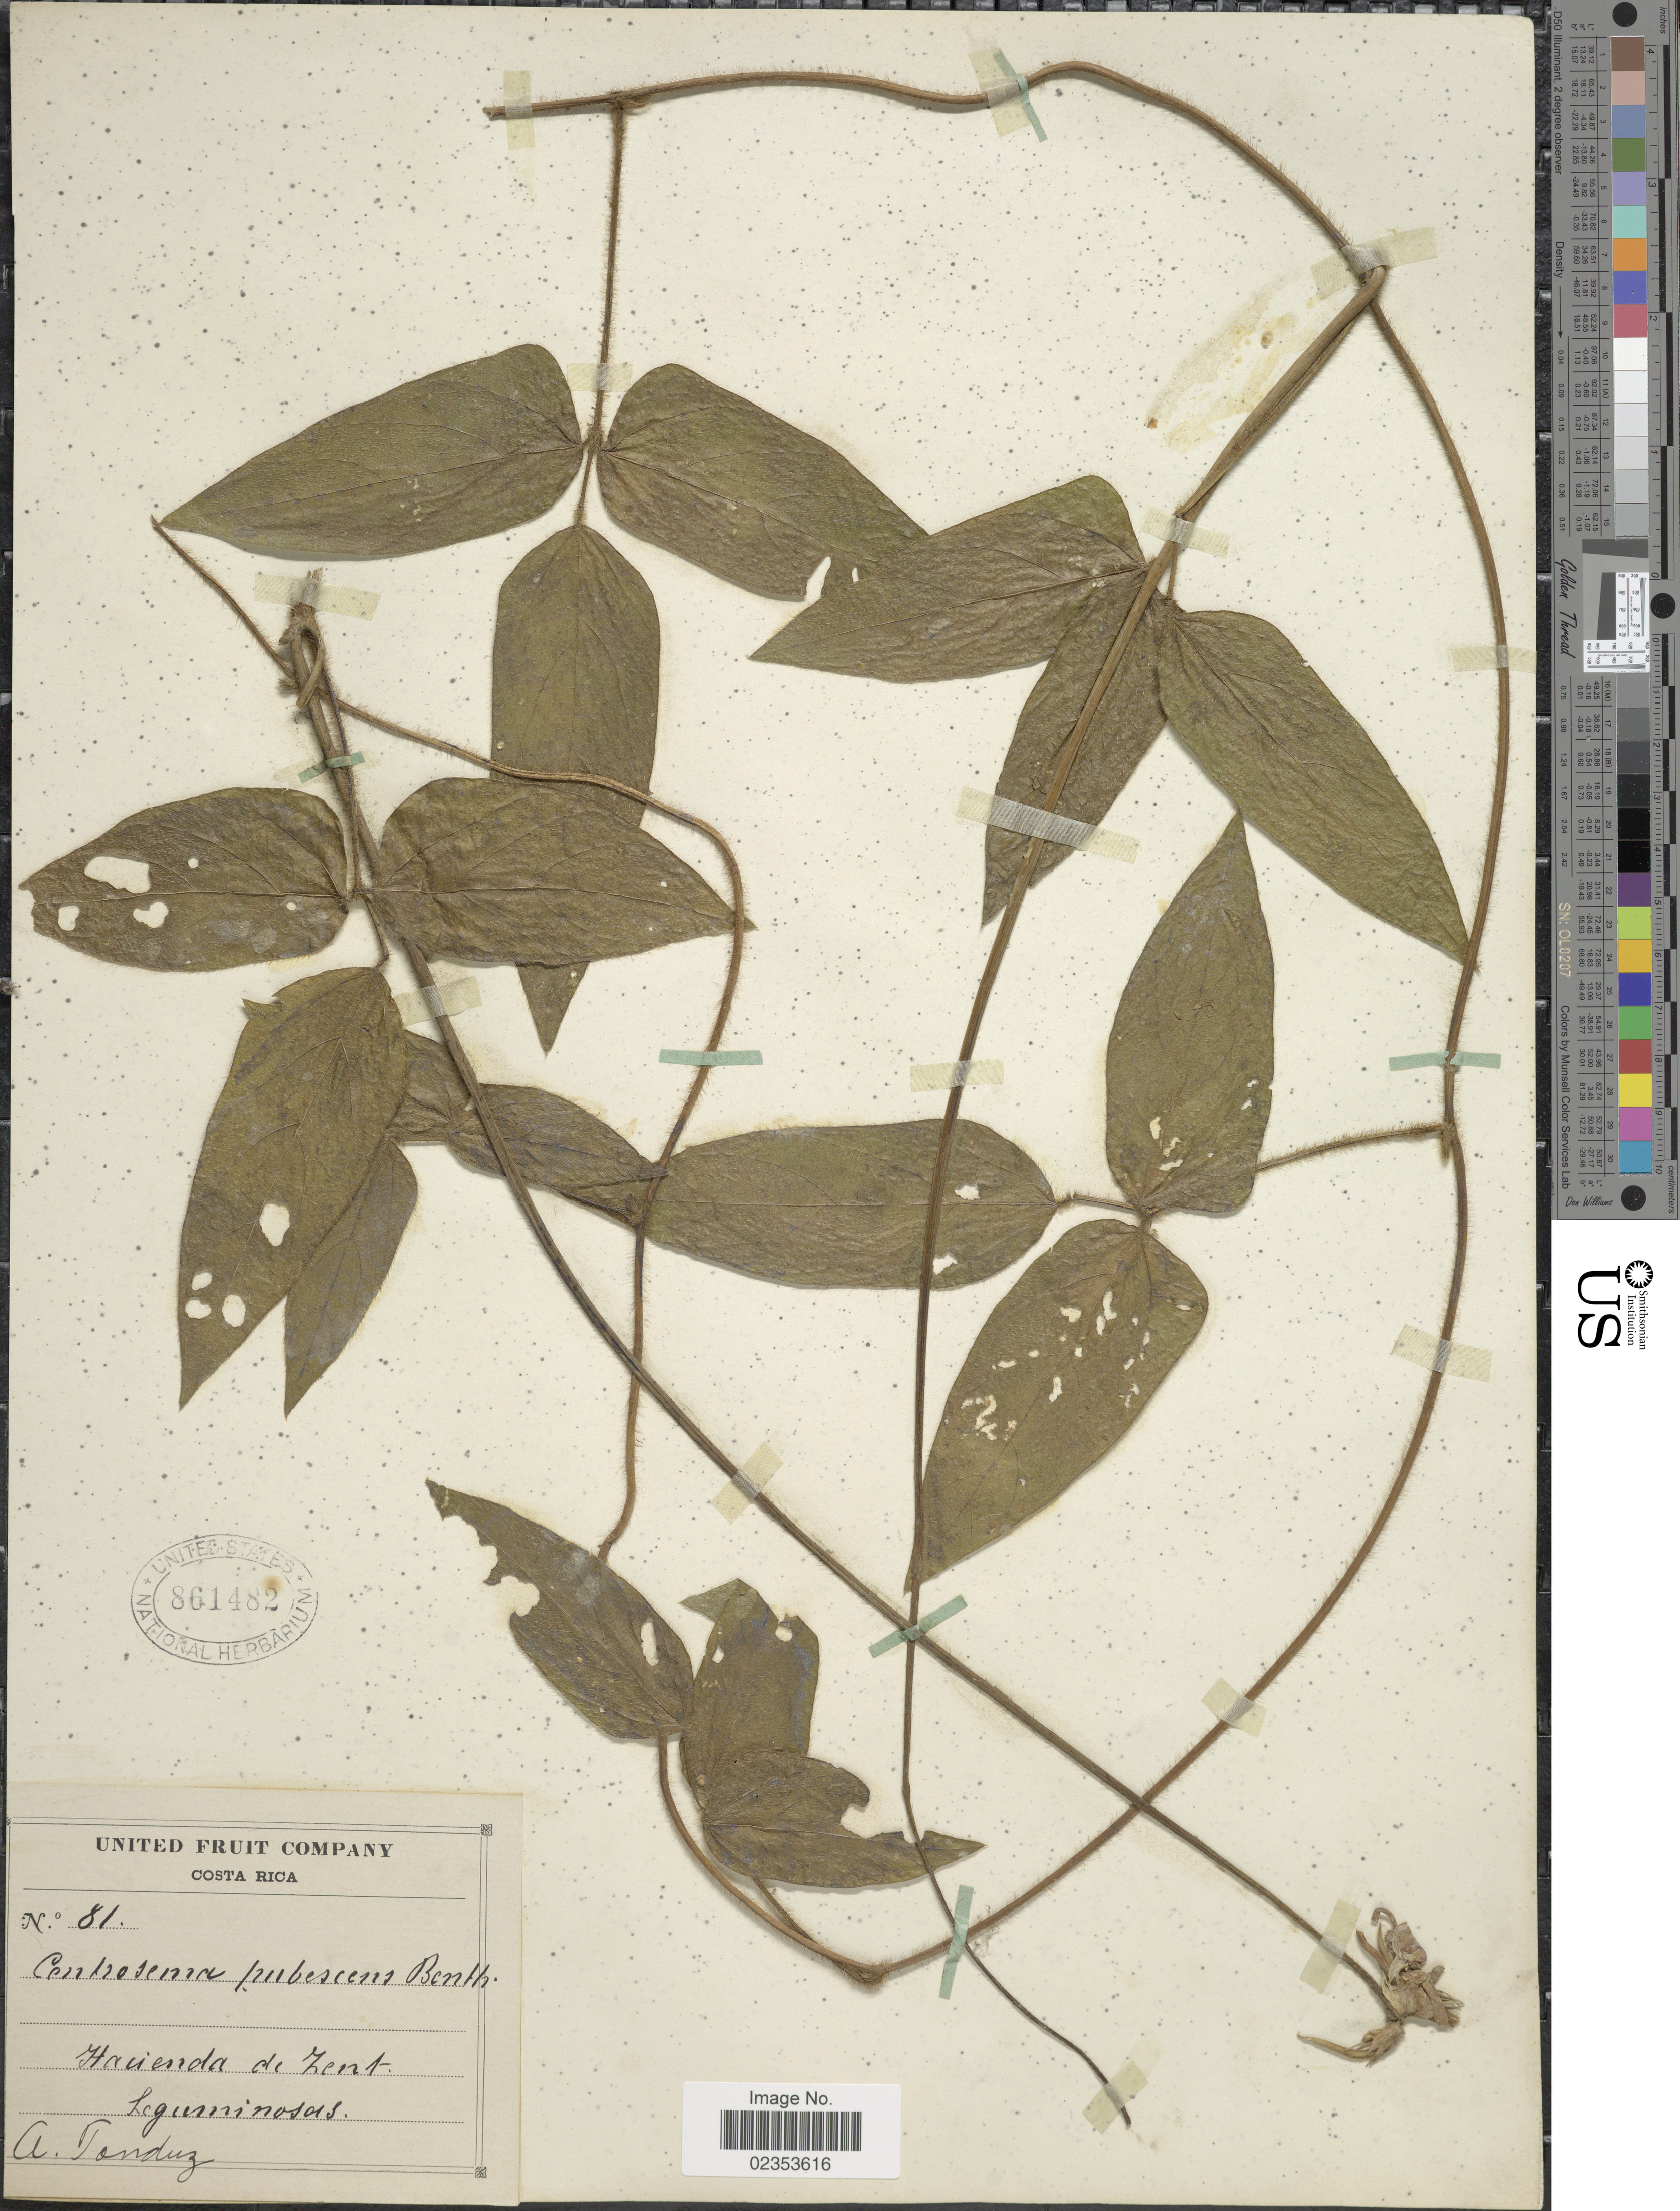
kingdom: Plantae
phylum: Tracheophyta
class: Magnoliopsida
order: Fabales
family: Fabaceae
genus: Vigna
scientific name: Vigna vexillata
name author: (L.) A. Rich.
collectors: A. Tonduz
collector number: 81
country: Costa Rica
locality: Hacienda de Zent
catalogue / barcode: US 861482